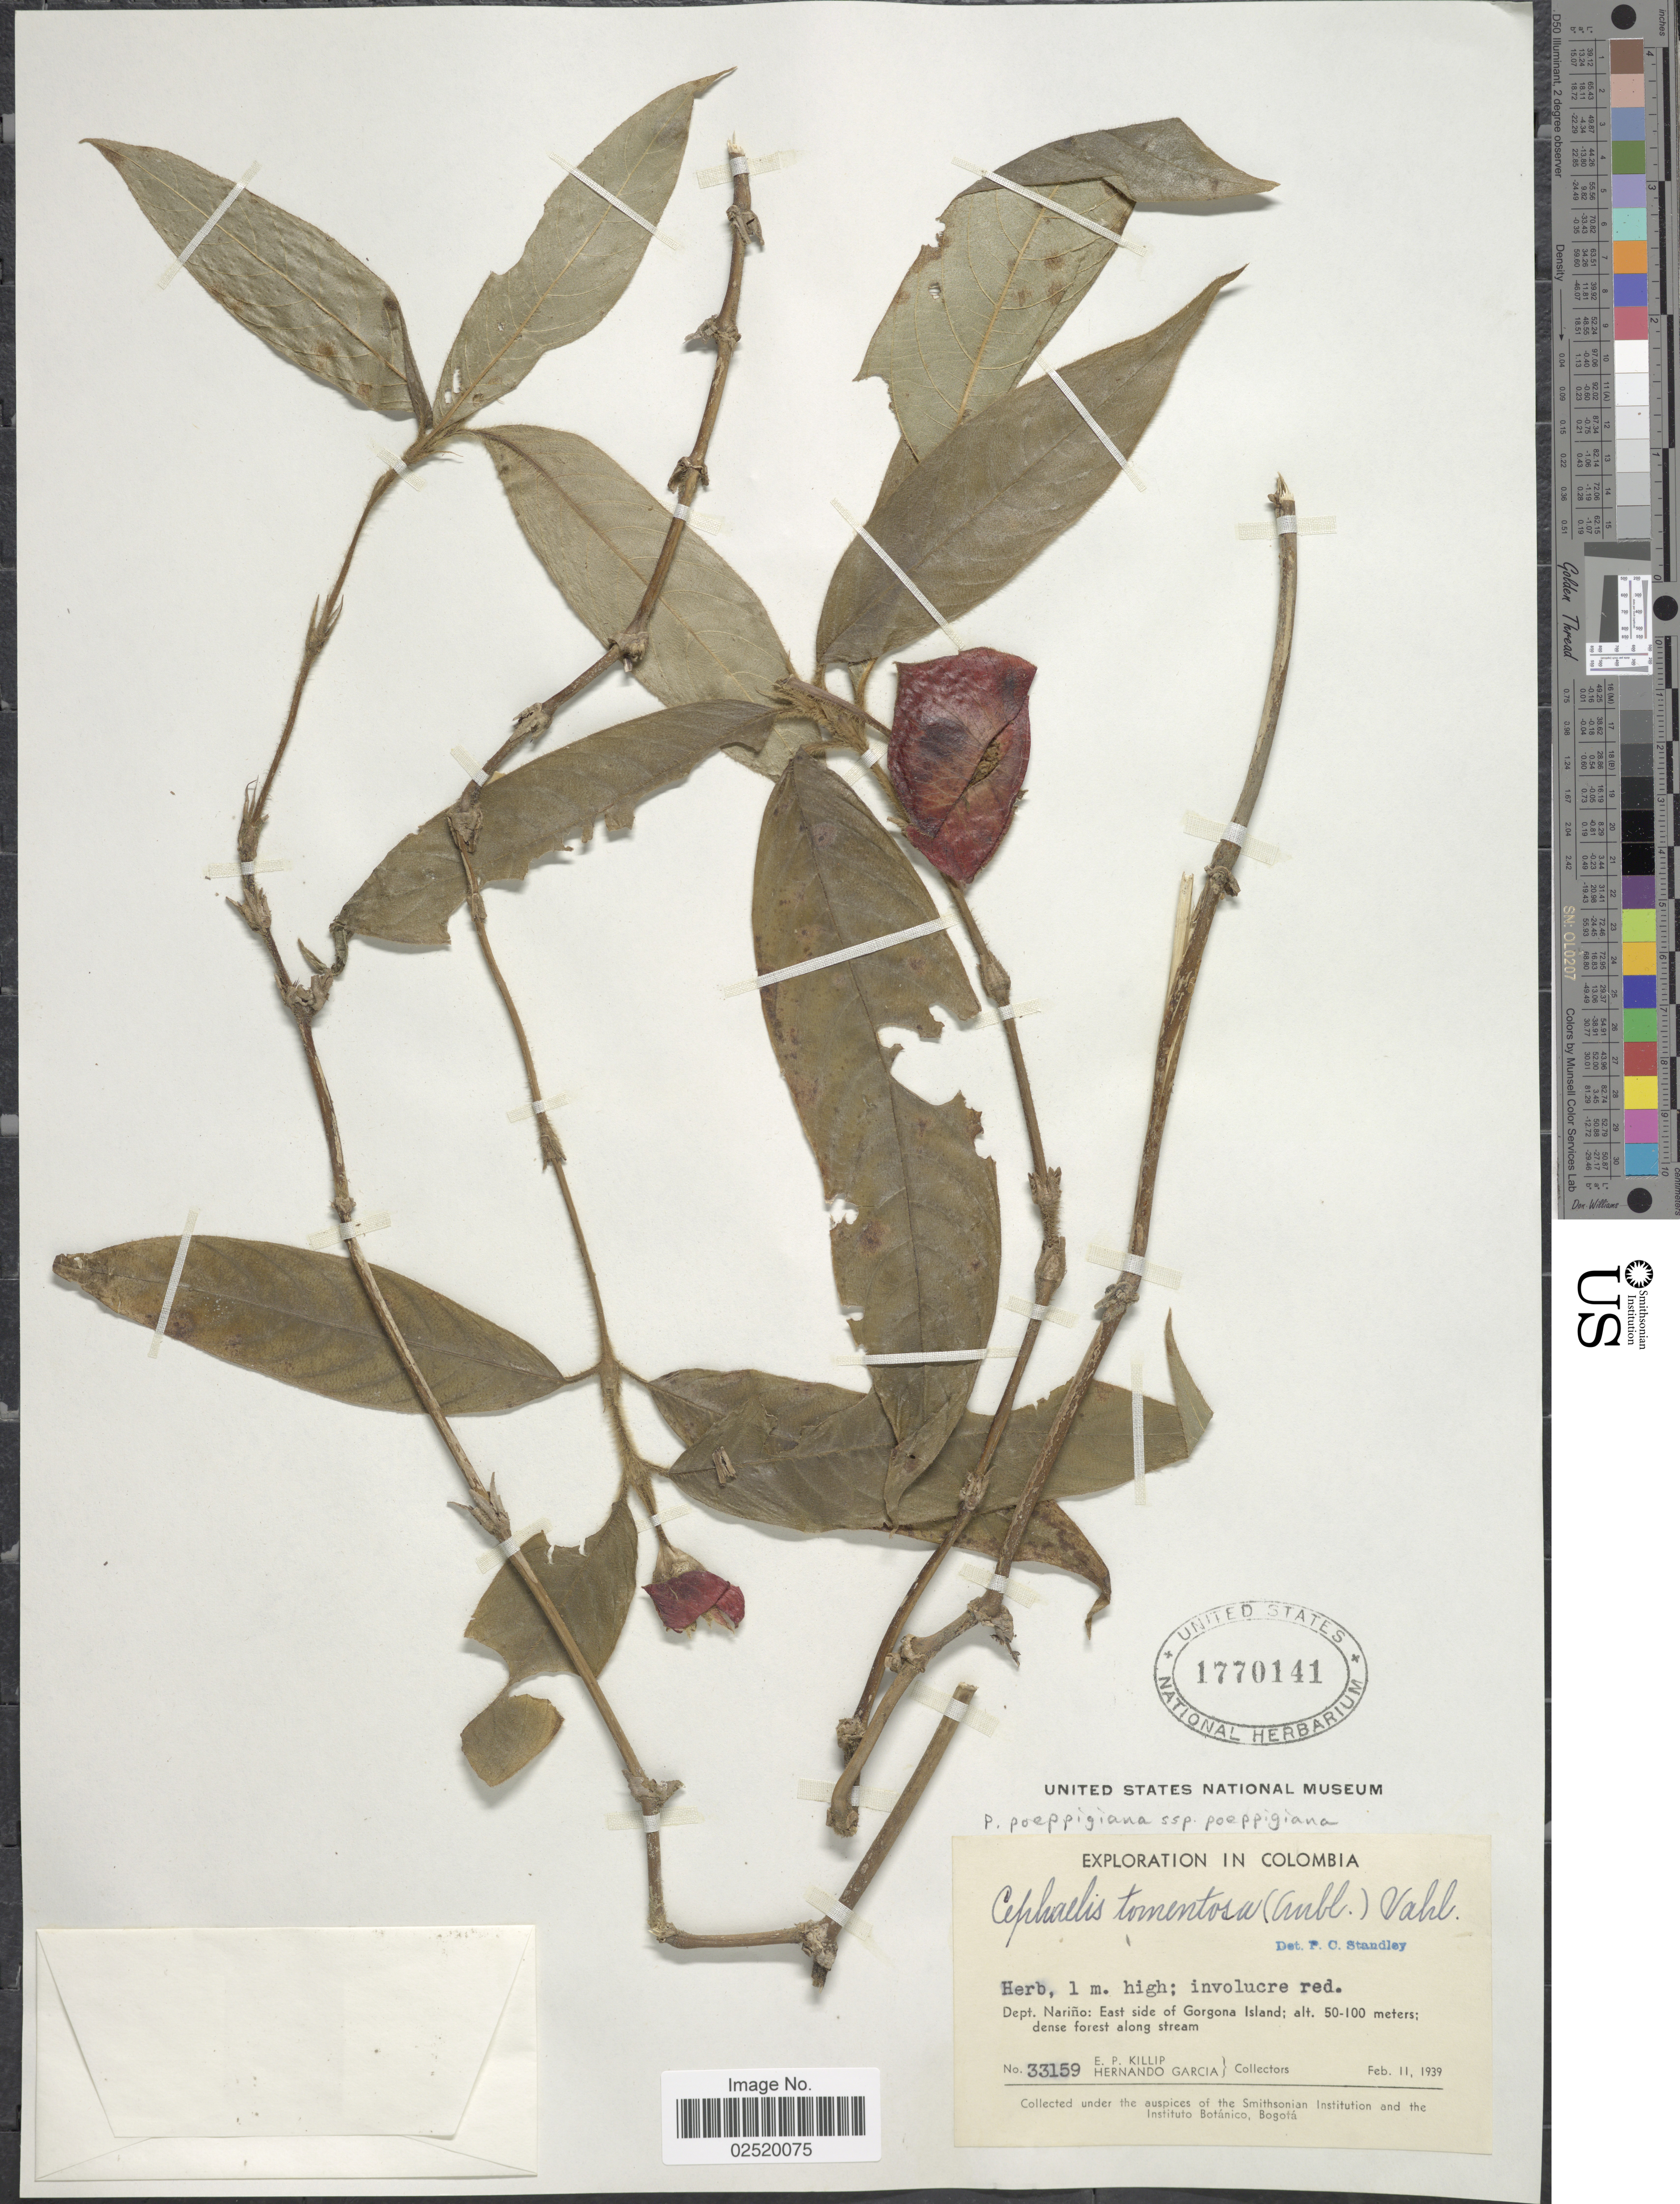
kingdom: Plantae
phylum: Tracheophyta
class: Magnoliopsida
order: Gentianales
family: Rubiaceae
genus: Psychotria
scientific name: Psychotria poeppigiana subsp. poeppigiana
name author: Müll. Arg.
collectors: E. P. Killip & H. Garcia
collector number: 33159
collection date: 1939-02-11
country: Colombia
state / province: Nariño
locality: Dept. Narino: East side of Gorgona Island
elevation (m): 50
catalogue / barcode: US 1770141